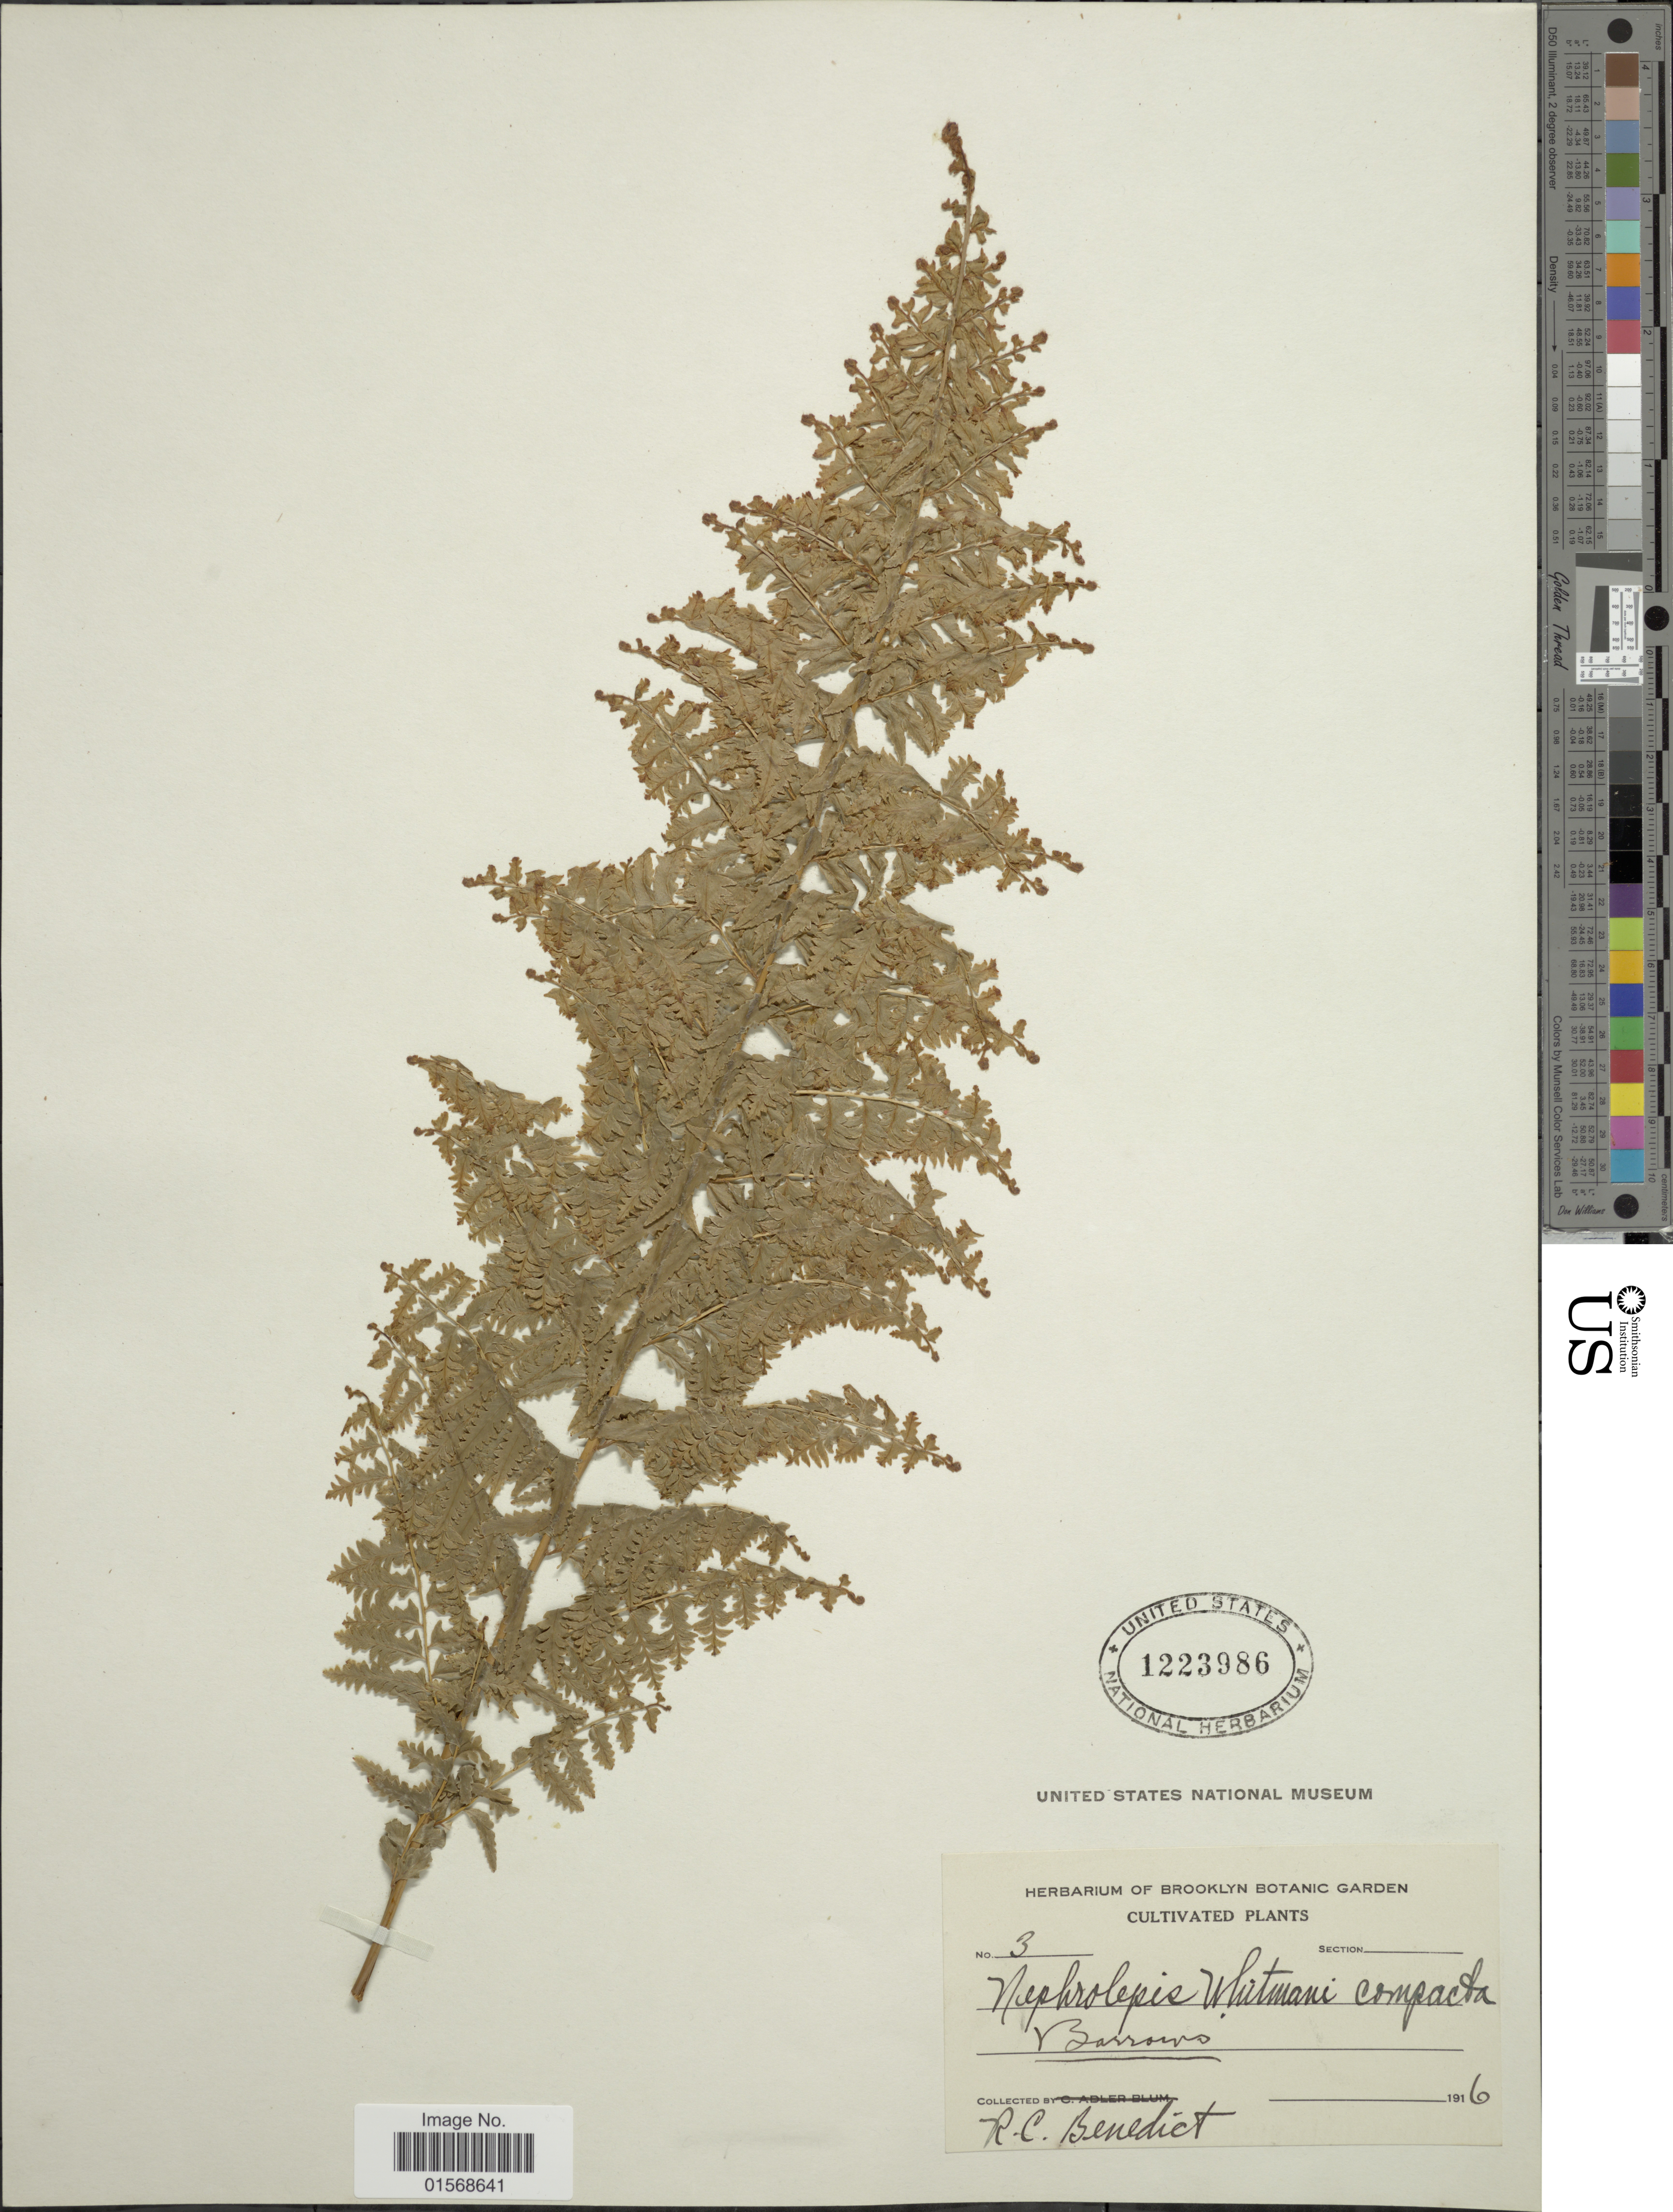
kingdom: Plantae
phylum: Tracheophyta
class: Polypodiopsida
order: Polypodiales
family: Nephrolepidaceae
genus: Nephrolepis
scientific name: Nephrolepis 'Whitman'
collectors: R. C. Benedict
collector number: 3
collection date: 1916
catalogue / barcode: US 1223986